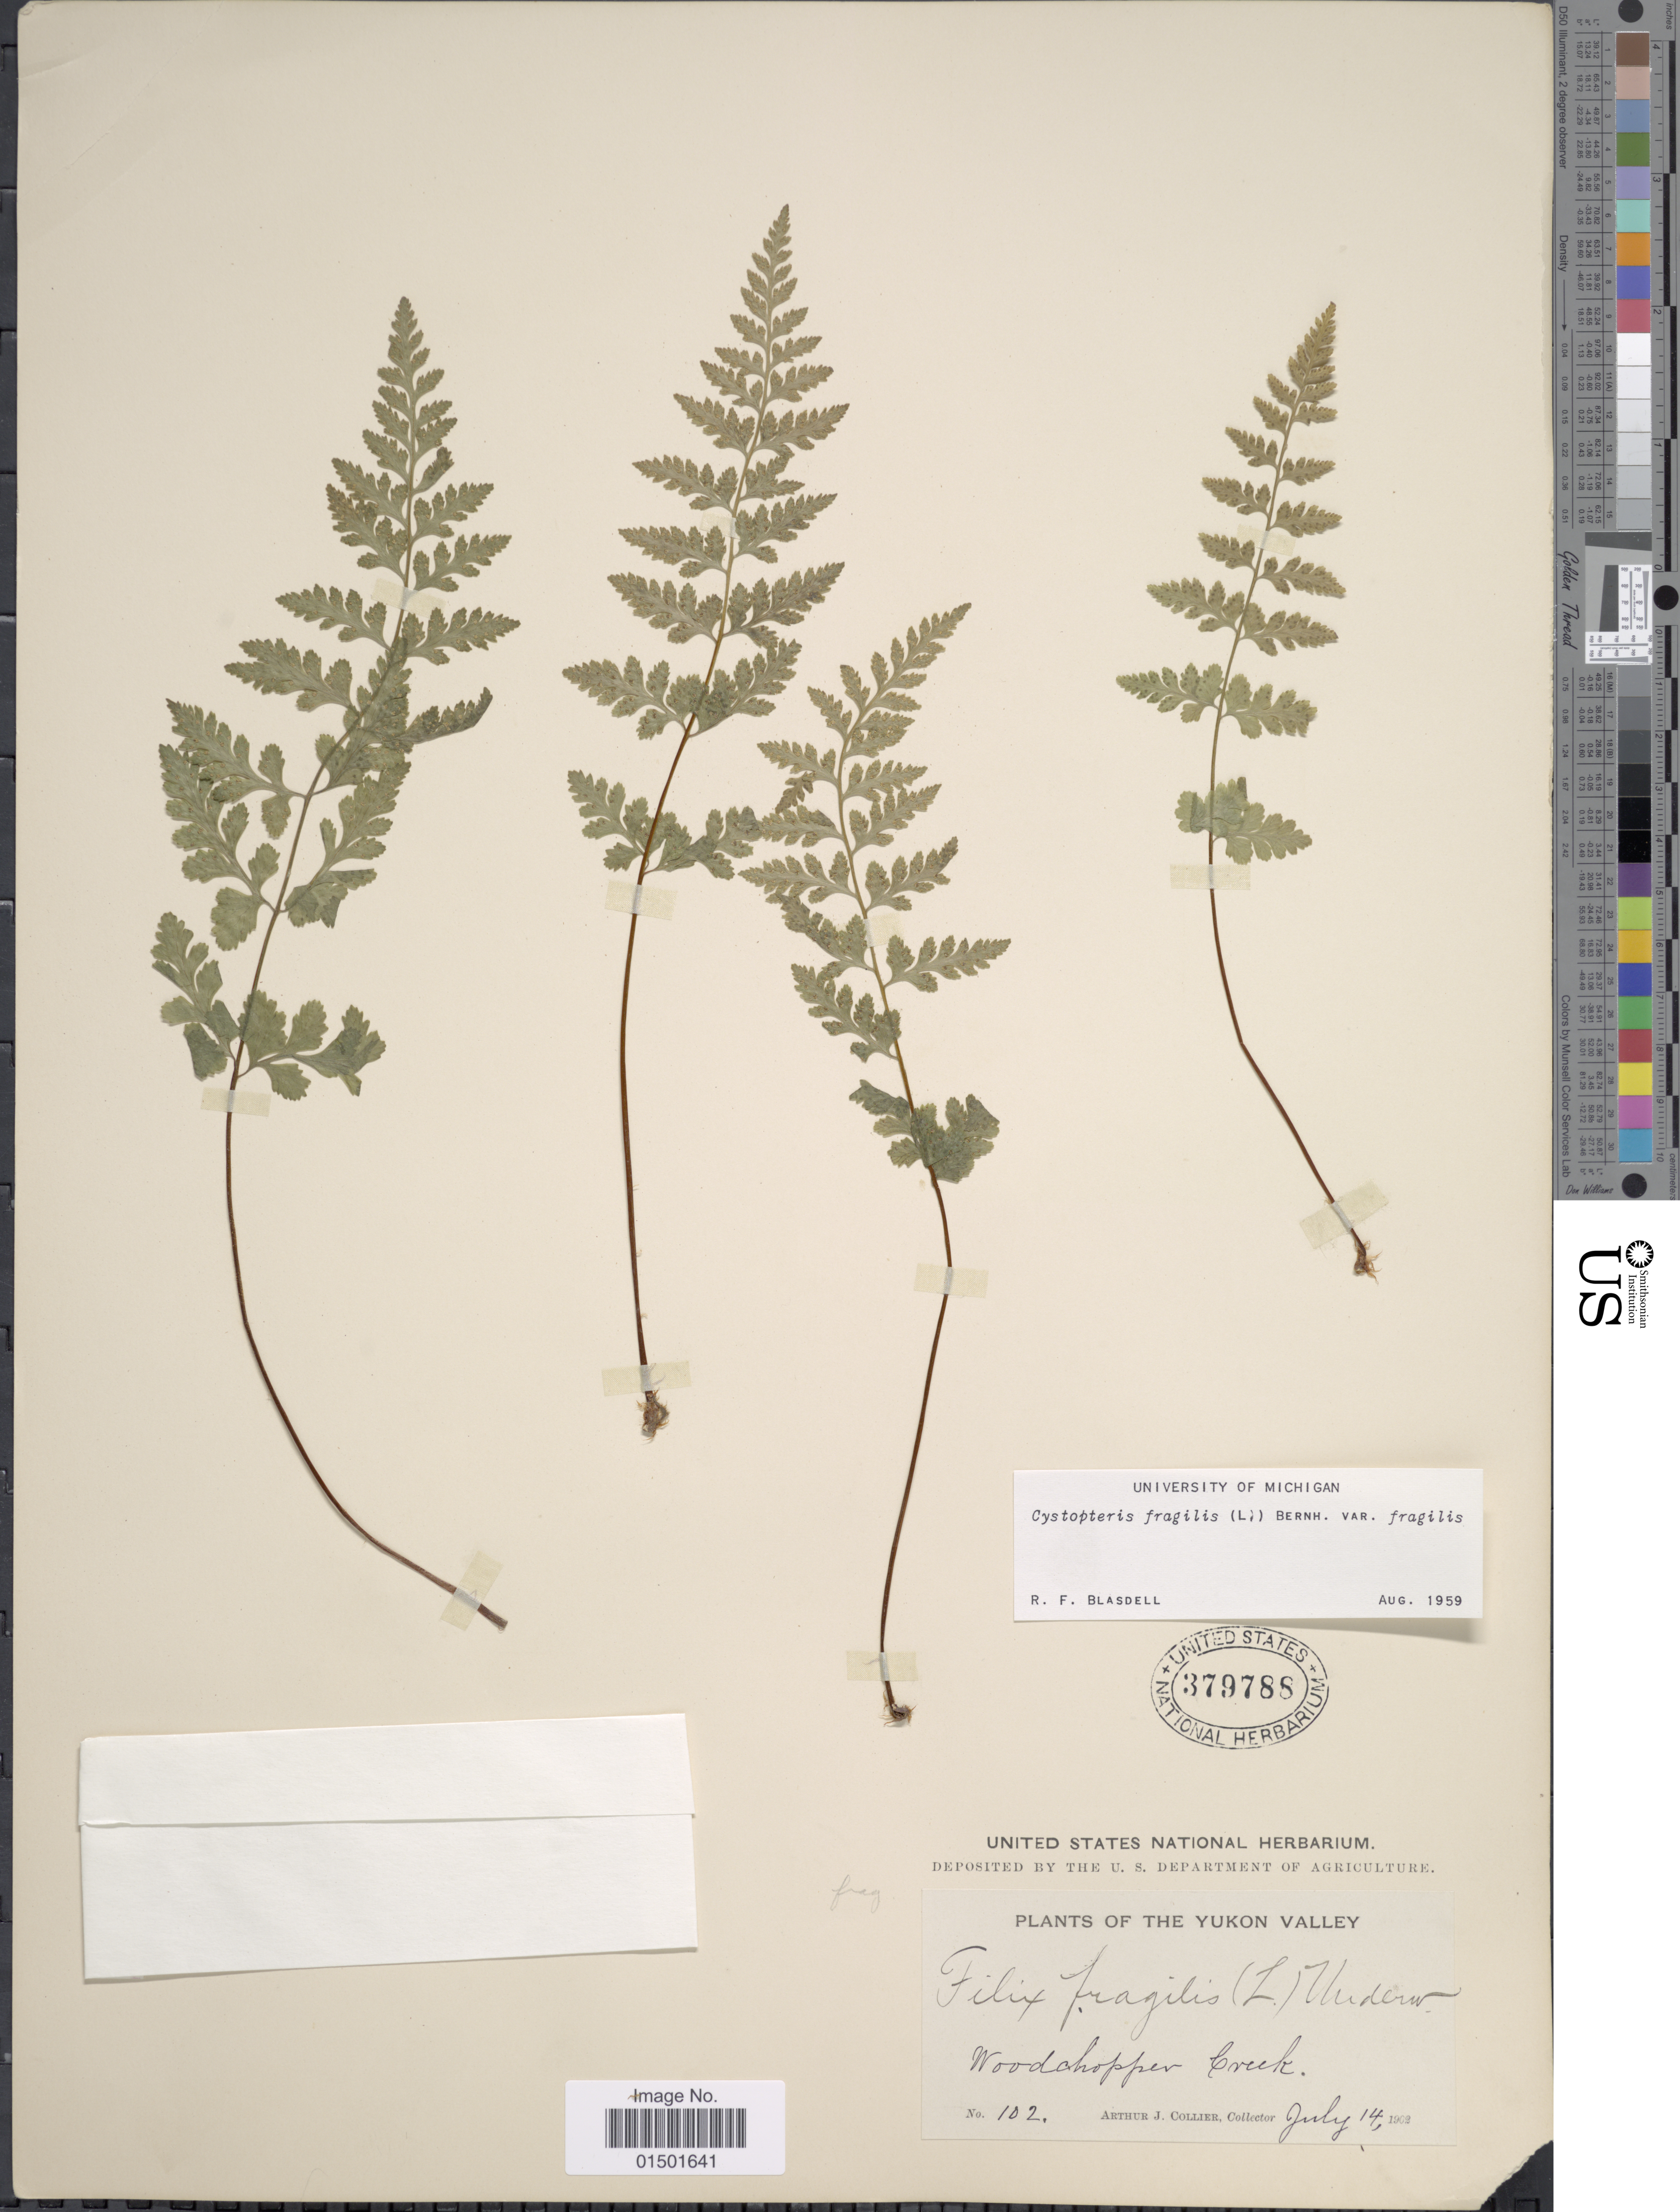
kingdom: Plantae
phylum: Tracheophyta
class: Polypodiopsida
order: Polypodiales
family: Cystopteridaceae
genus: Cystopteris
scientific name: Cystopteris fragilis var. fragilis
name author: (L.) Bernh.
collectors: A. Collier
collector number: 102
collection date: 1902-07-17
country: Canada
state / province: Yukon Territory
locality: Yukon Valley. Woodchopper Creek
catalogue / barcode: US 379788